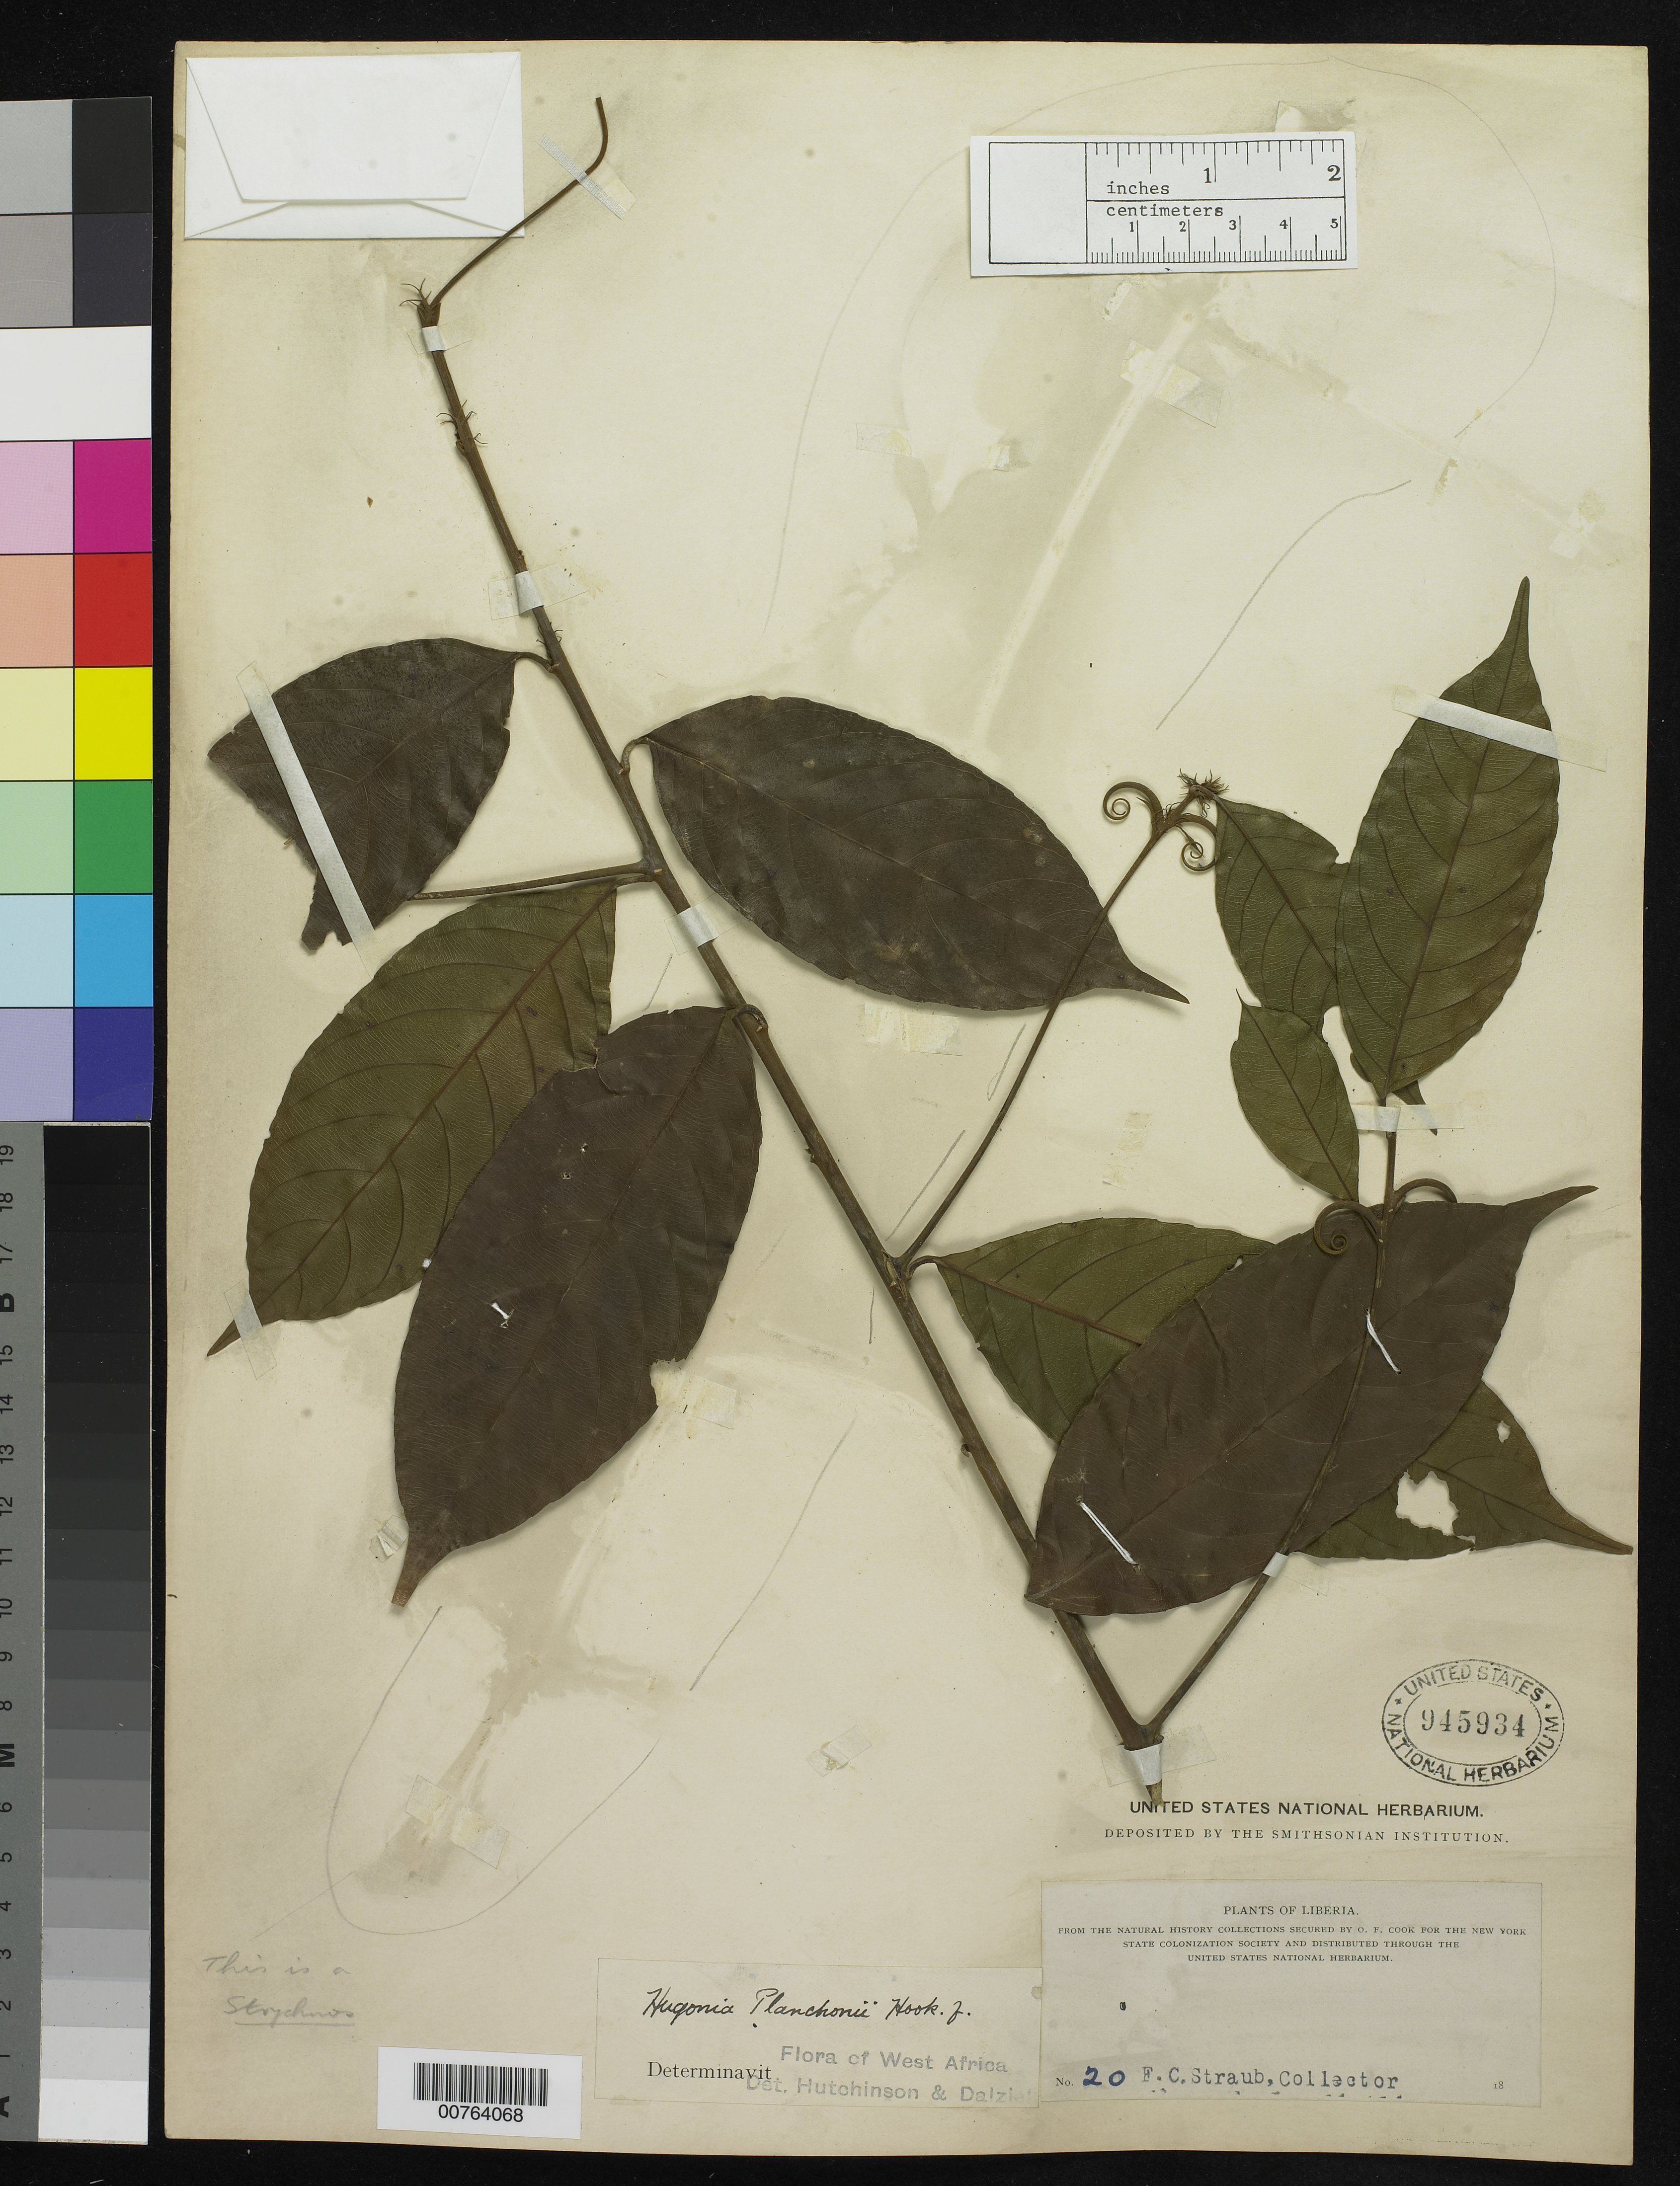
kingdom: Plantae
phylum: Tracheophyta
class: Magnoliopsida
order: Malpighiales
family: Linaceae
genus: Hugonia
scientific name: Hugonia planchonii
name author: Hook. f.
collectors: F. Straub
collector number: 20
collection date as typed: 18--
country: Liberia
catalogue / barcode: US 945934